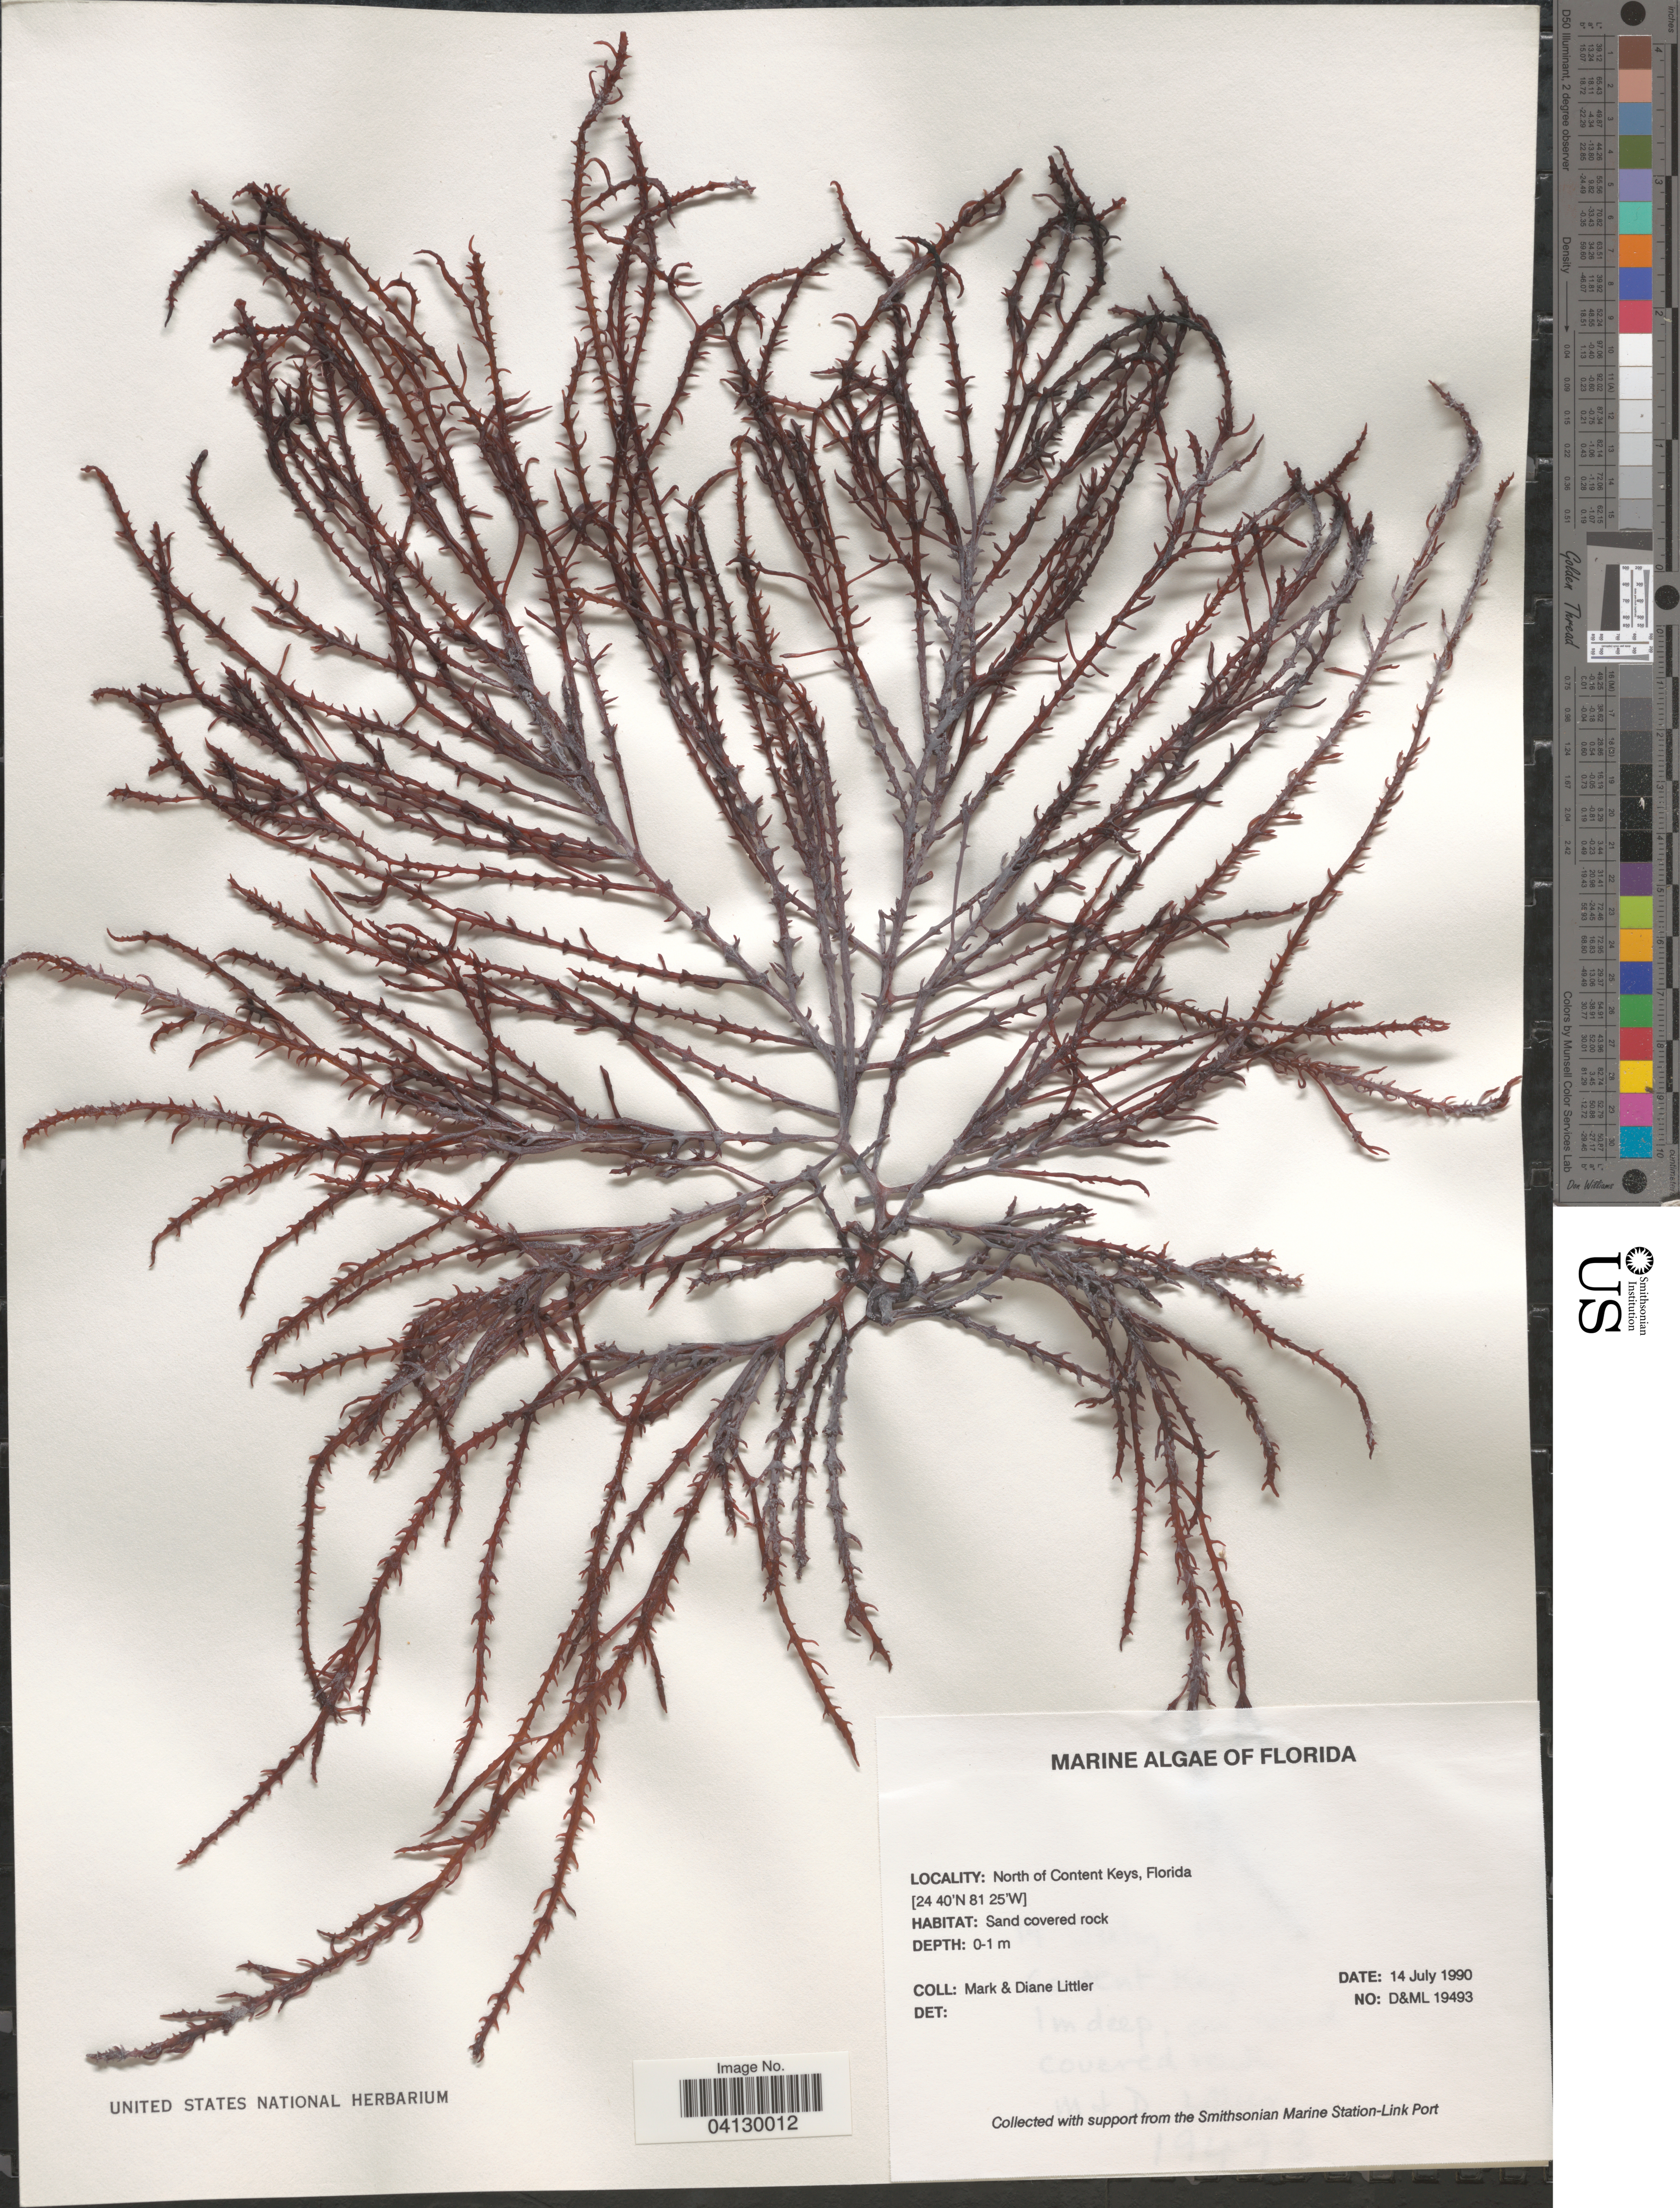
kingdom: Plantae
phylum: Rhodophyta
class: Florideophyceae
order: Gigartinales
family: Solieriaceae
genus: Eucheumatopsis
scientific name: Eucheumatopsis isiformis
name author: (C. Agardh) M.L. Núñez-Resendiz et al.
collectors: M. Littler & D. S. Littler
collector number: D&ML 19493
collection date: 1990-07-14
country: United States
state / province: Florida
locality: North of Content Keys.